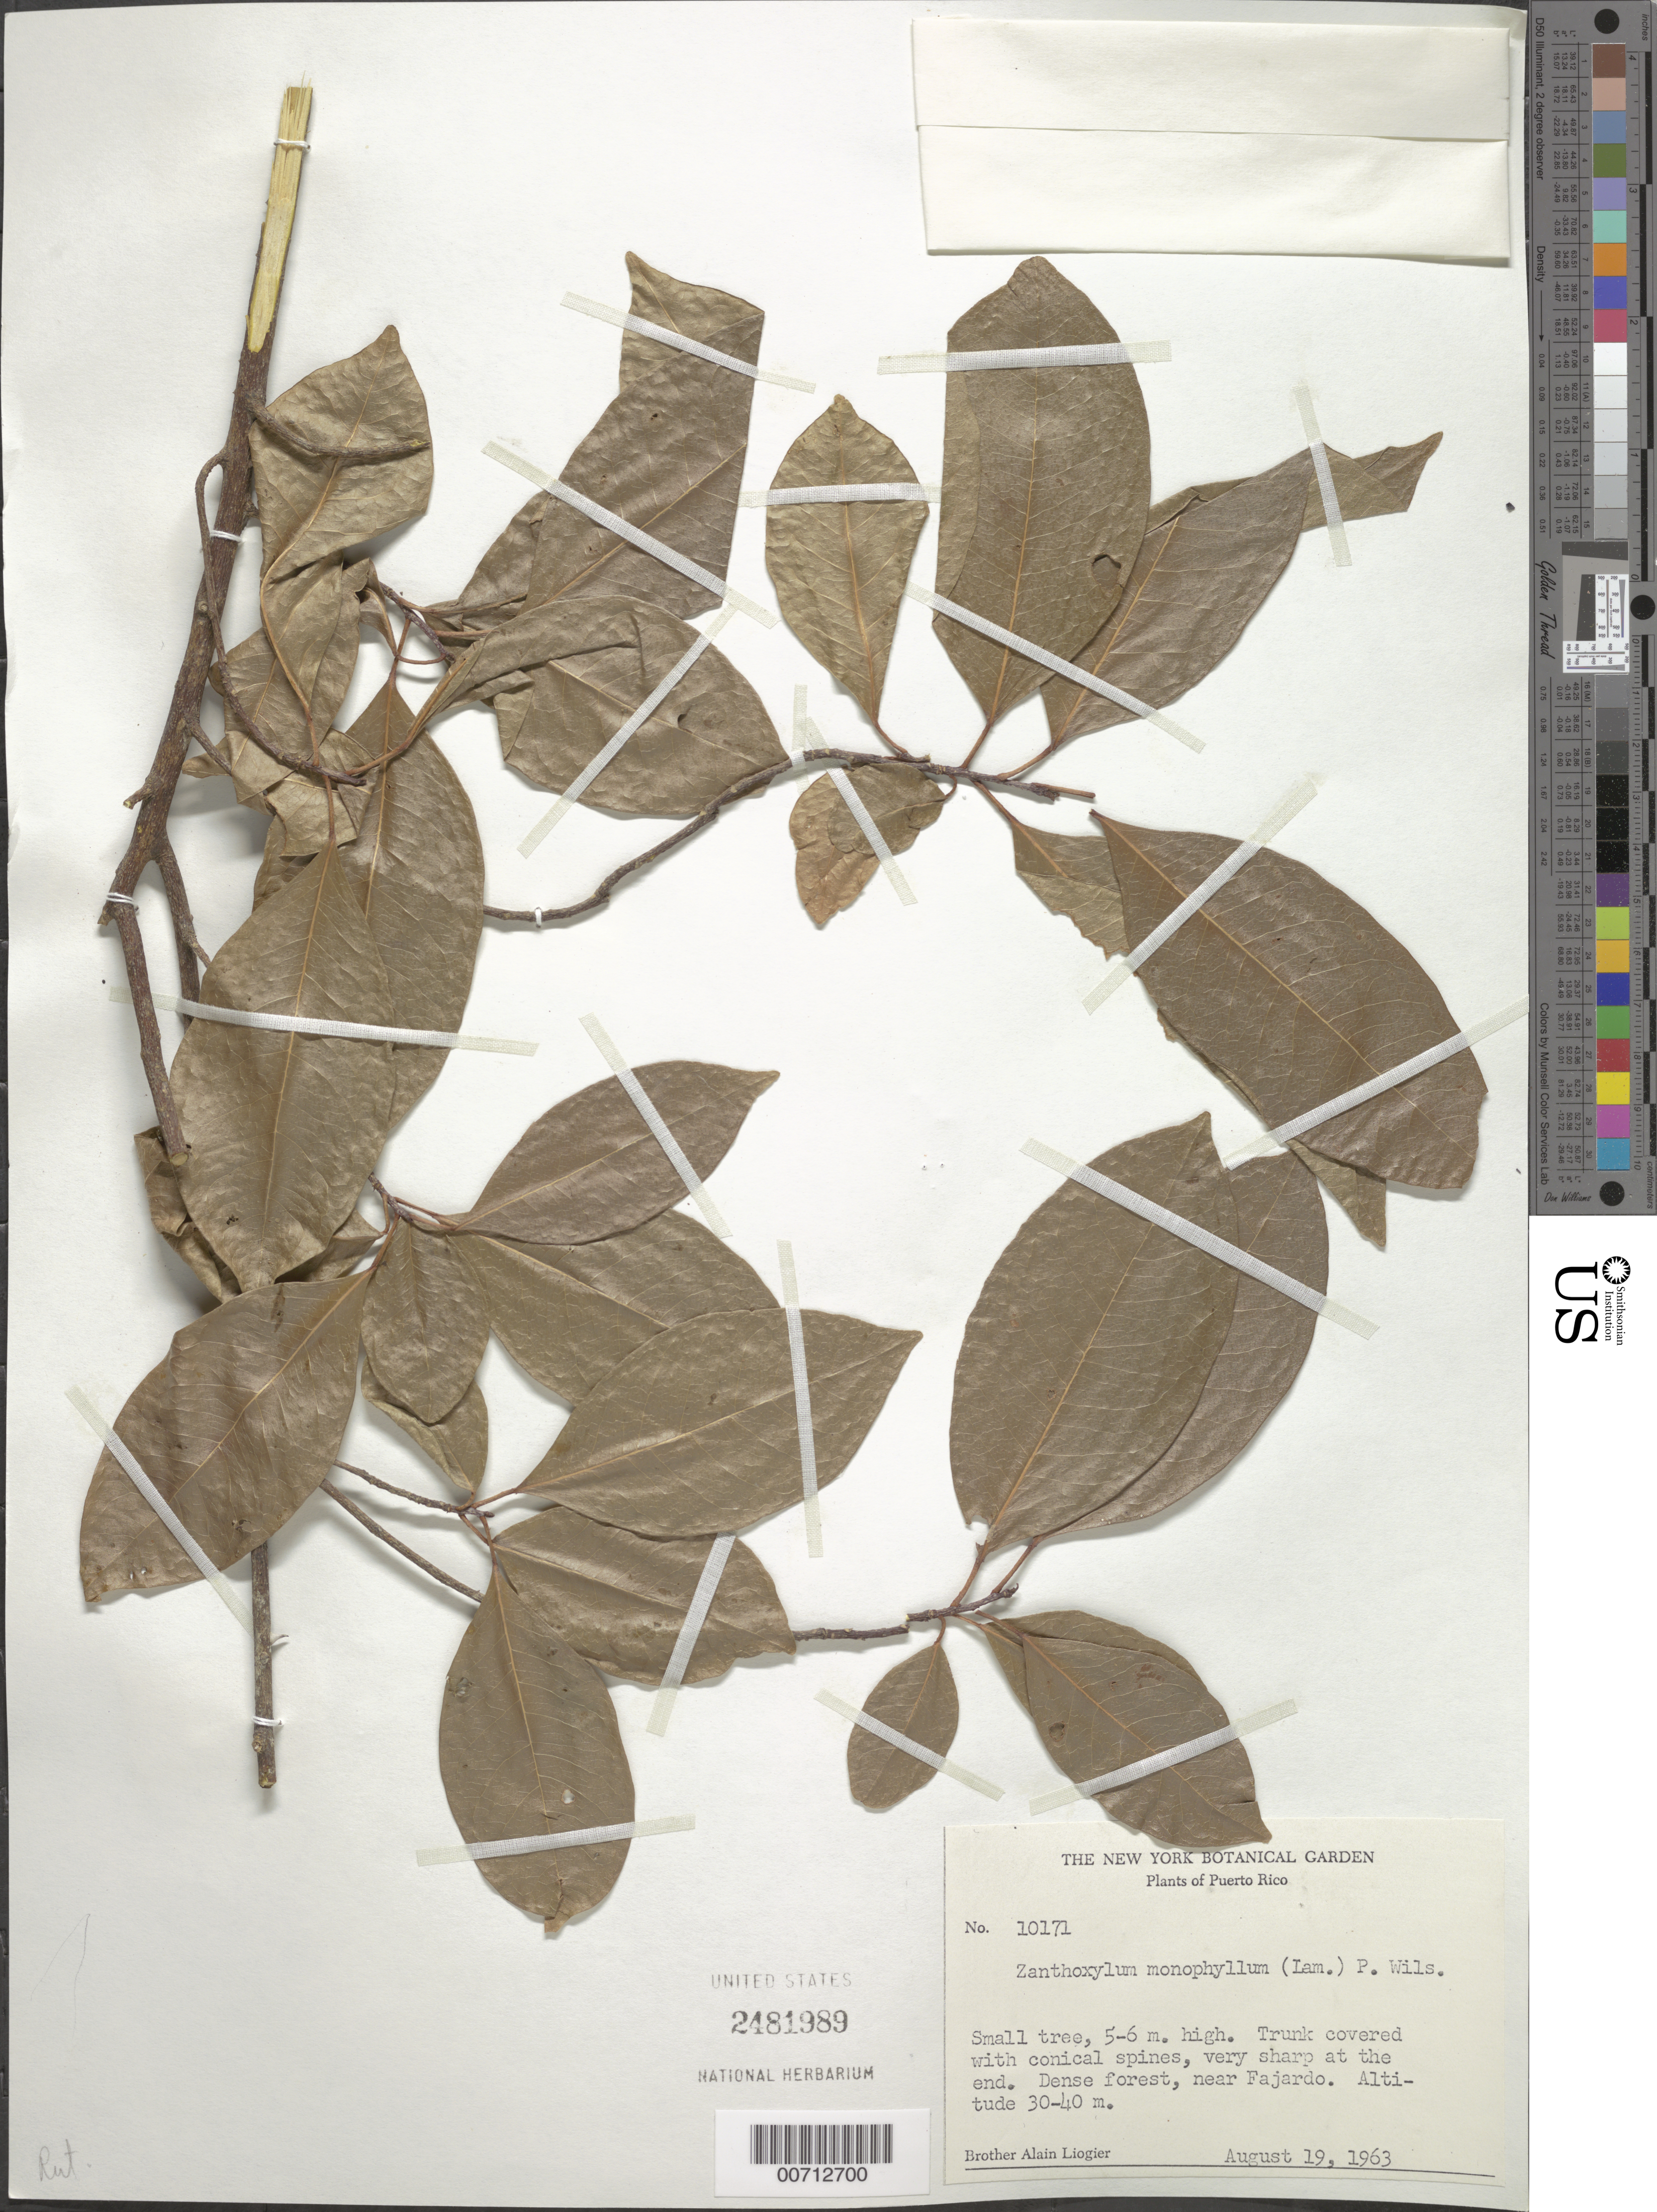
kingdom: Plantae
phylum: Tracheophyta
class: Magnoliopsida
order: Sapindales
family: Rutaceae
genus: Zanthoxylum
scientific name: Zanthoxylum monophyllum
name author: (Lam.) P. Wilson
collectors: A. H. Liogier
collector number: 10171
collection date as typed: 19 Aug 1963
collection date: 1963-08-19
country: Puerto Rico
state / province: Fajardo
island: Greater Antilles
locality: Fajardo, near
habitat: Dense forest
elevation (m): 30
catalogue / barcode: US 2481989